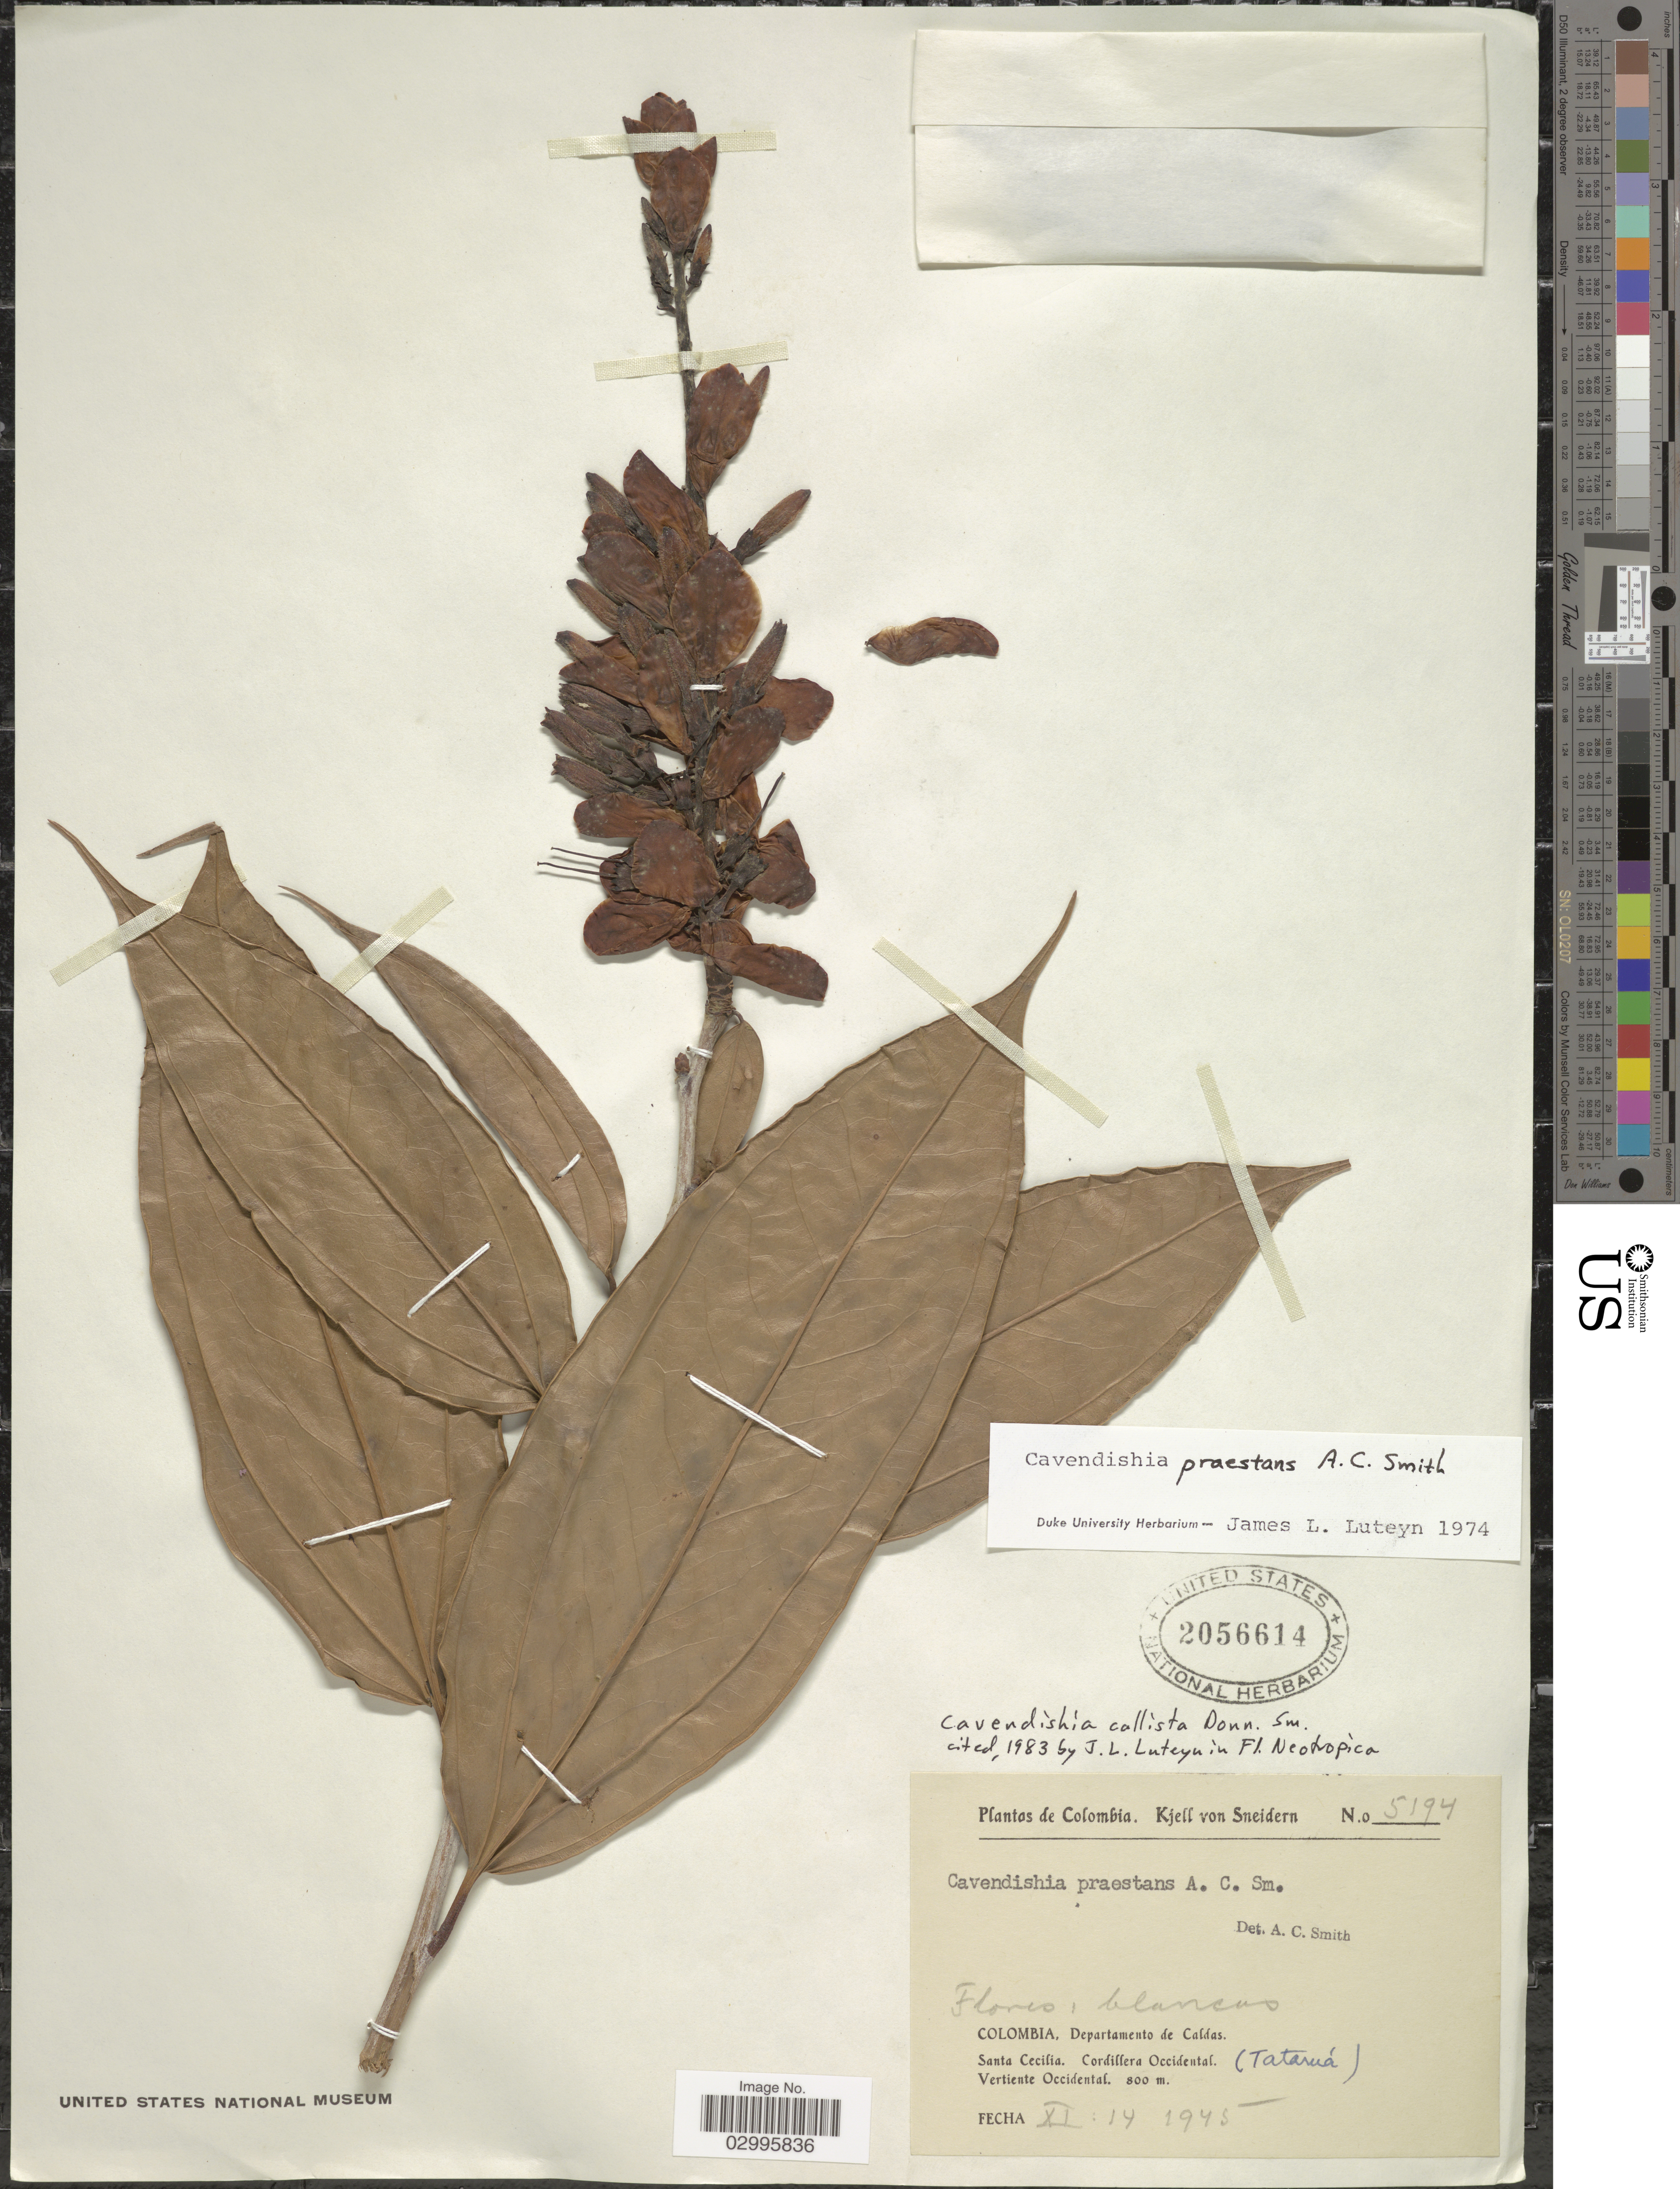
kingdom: Plantae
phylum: Tracheophyta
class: Magnoliopsida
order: Ericales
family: Ericaceae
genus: Cavendishia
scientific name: Cavendishia callista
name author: Donn. Sm.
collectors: K. von Sneidern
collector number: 5194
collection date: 1945-11-14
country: Colombia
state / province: Caldas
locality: Departamento de Caldas. Santa Cecilia. Cordillera Occidental (Tataruá). Vertiente Occidental.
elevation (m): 800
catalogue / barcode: US 2056614